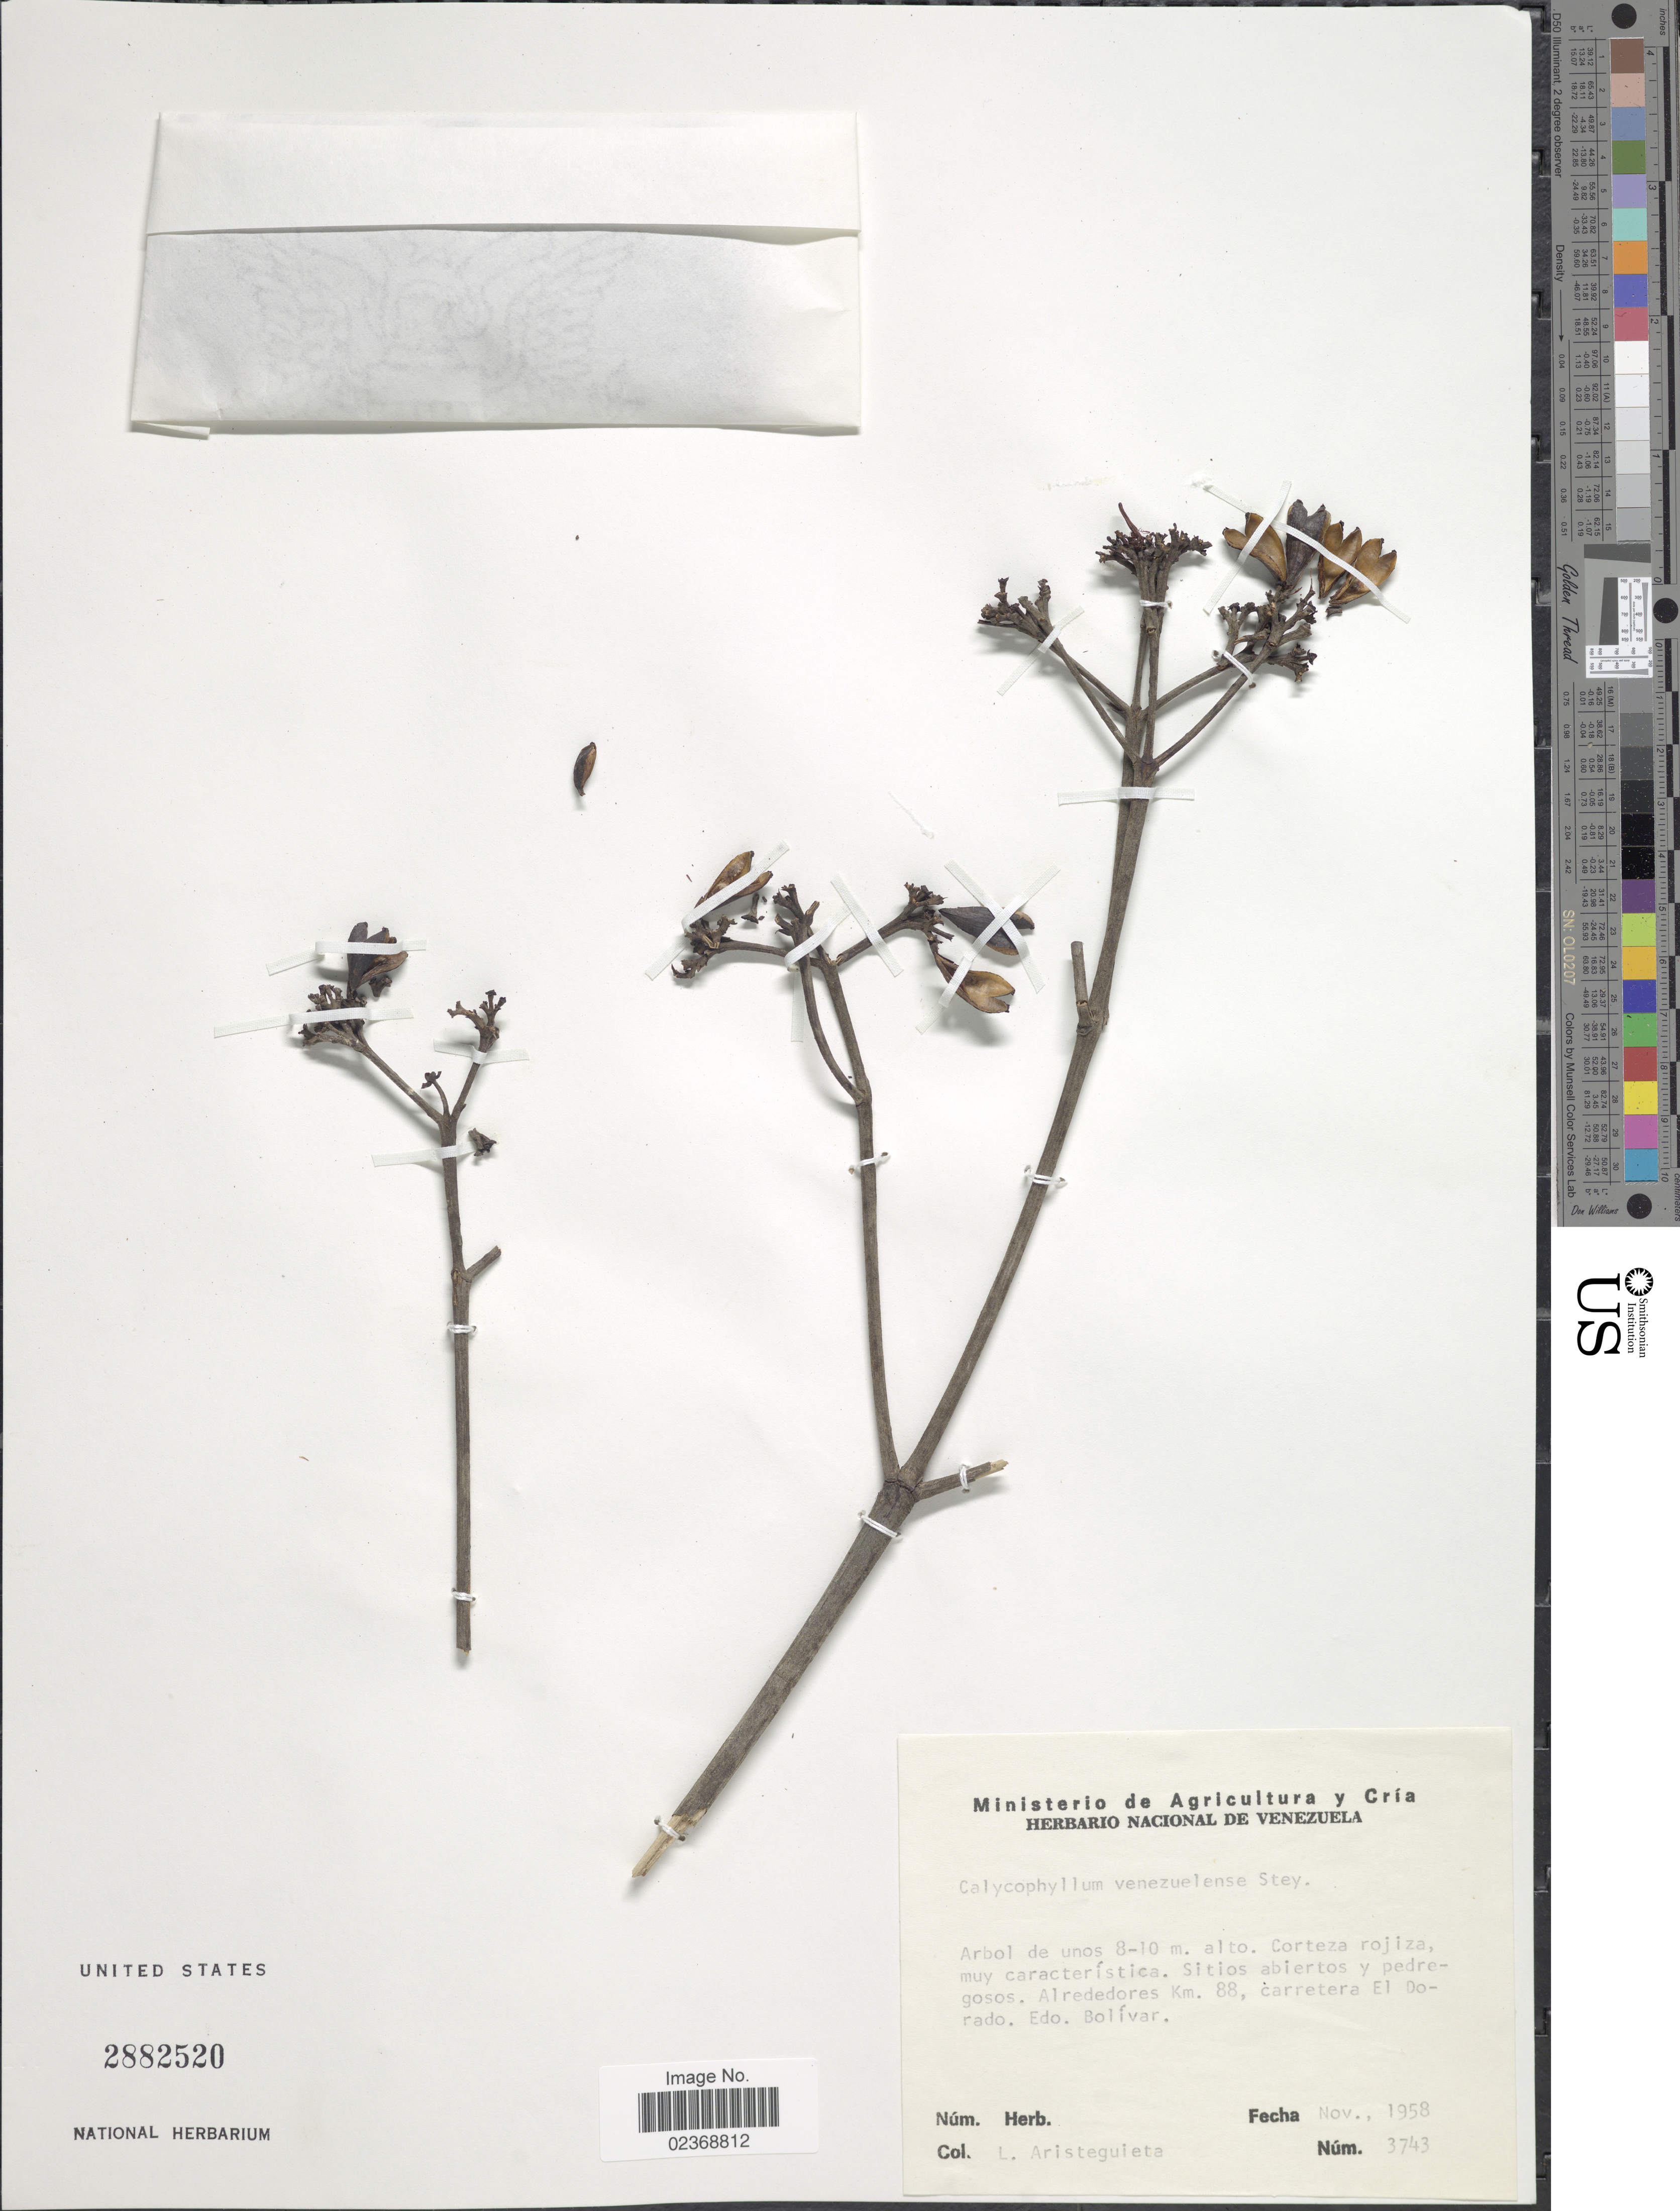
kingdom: Plantae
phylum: Tracheophyta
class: Magnoliopsida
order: Gentianales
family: Rubiaceae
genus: Calycophyllum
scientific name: Calycophyllum venezuelense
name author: Steyerm.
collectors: L. Aristeguieta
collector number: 3743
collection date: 1958-11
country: Venezuela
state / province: Bolivar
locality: Alrededores Km. 88, carretera El Dorado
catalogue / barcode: US 2882520